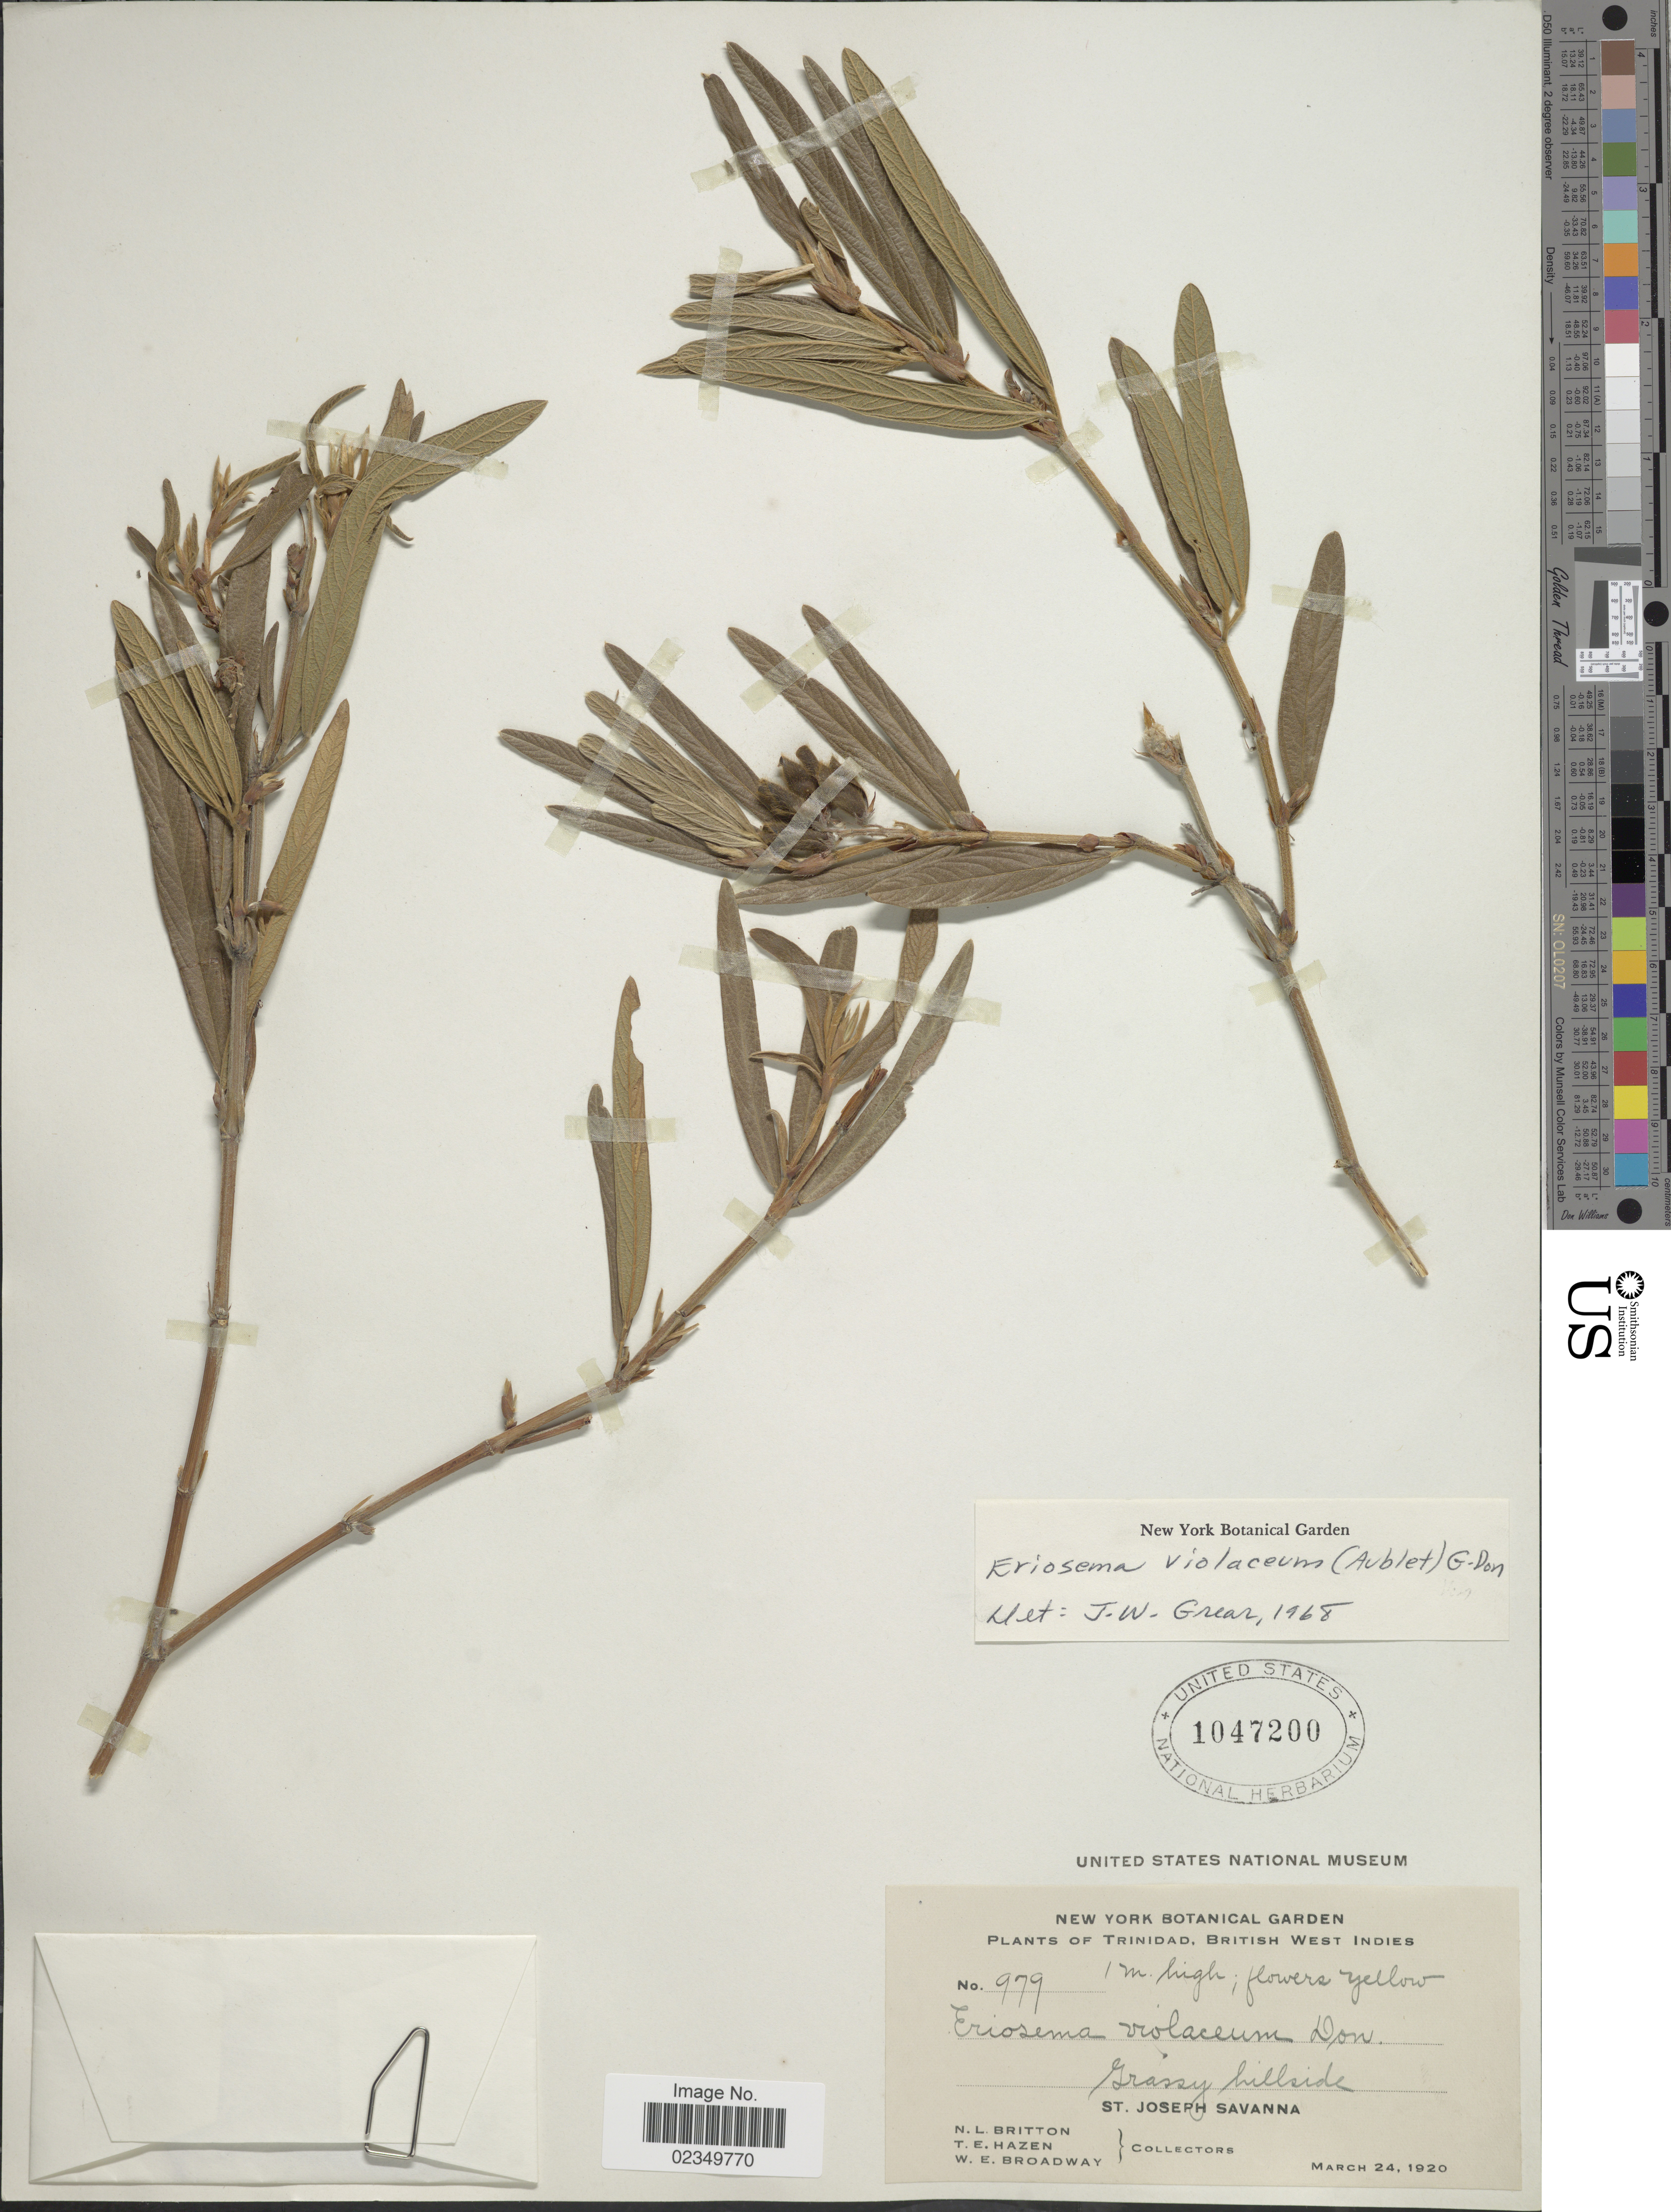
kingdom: Plantae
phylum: Tracheophyta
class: Magnoliopsida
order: Fabales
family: Fabaceae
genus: Eriosema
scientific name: Eriosema violaceum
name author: (Aubl.) G. Don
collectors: N. Britton, T. E. Hazen & W. E. Broadway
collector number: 979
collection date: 1920-03-24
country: Trinidad and Tobago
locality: Trinidad, British West Indies, St. Joseph Savanna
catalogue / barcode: US 1047200